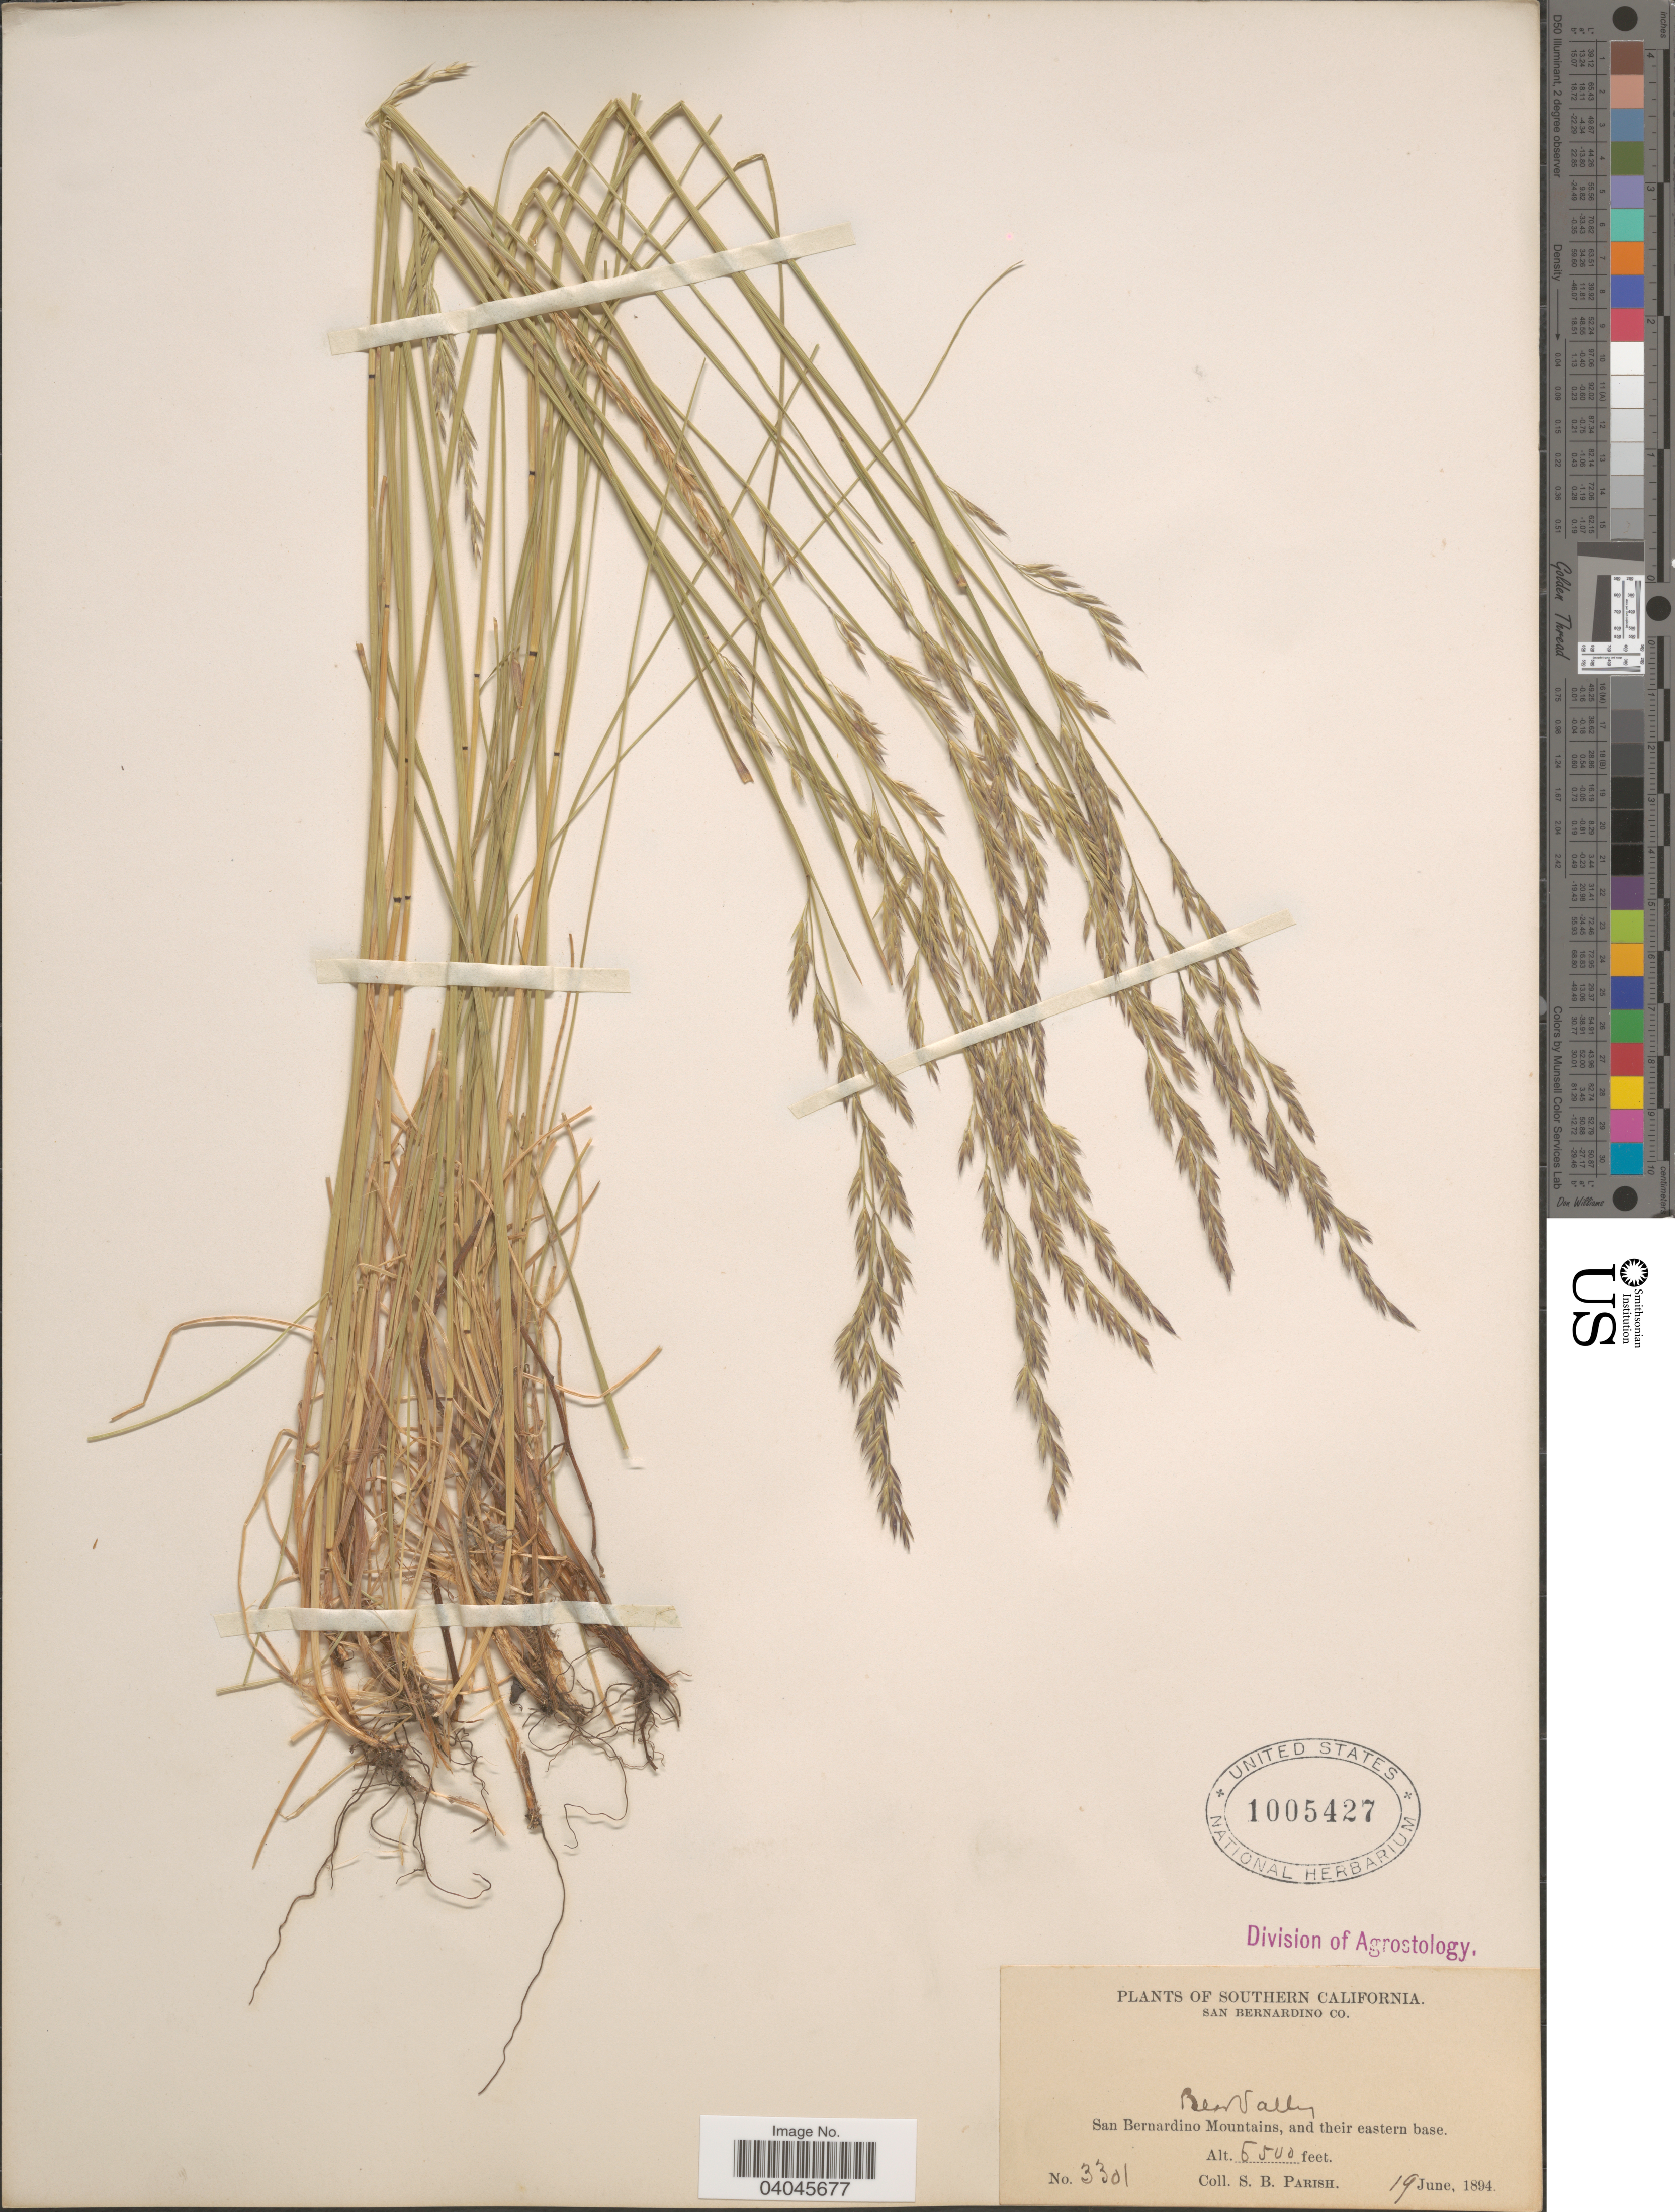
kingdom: Plantae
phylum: Tracheophyta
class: Liliopsida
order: Poales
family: Poaceae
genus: Festuca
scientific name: Festuca rubra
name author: L.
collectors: S. B. Parish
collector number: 3301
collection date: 1894-06-19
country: United States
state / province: California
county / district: San Bernardino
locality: Southern California. San Bernardino Co. Bear Valley. San Bernardino Mountains, and their eastern base.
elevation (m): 1981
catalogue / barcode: US 1005427